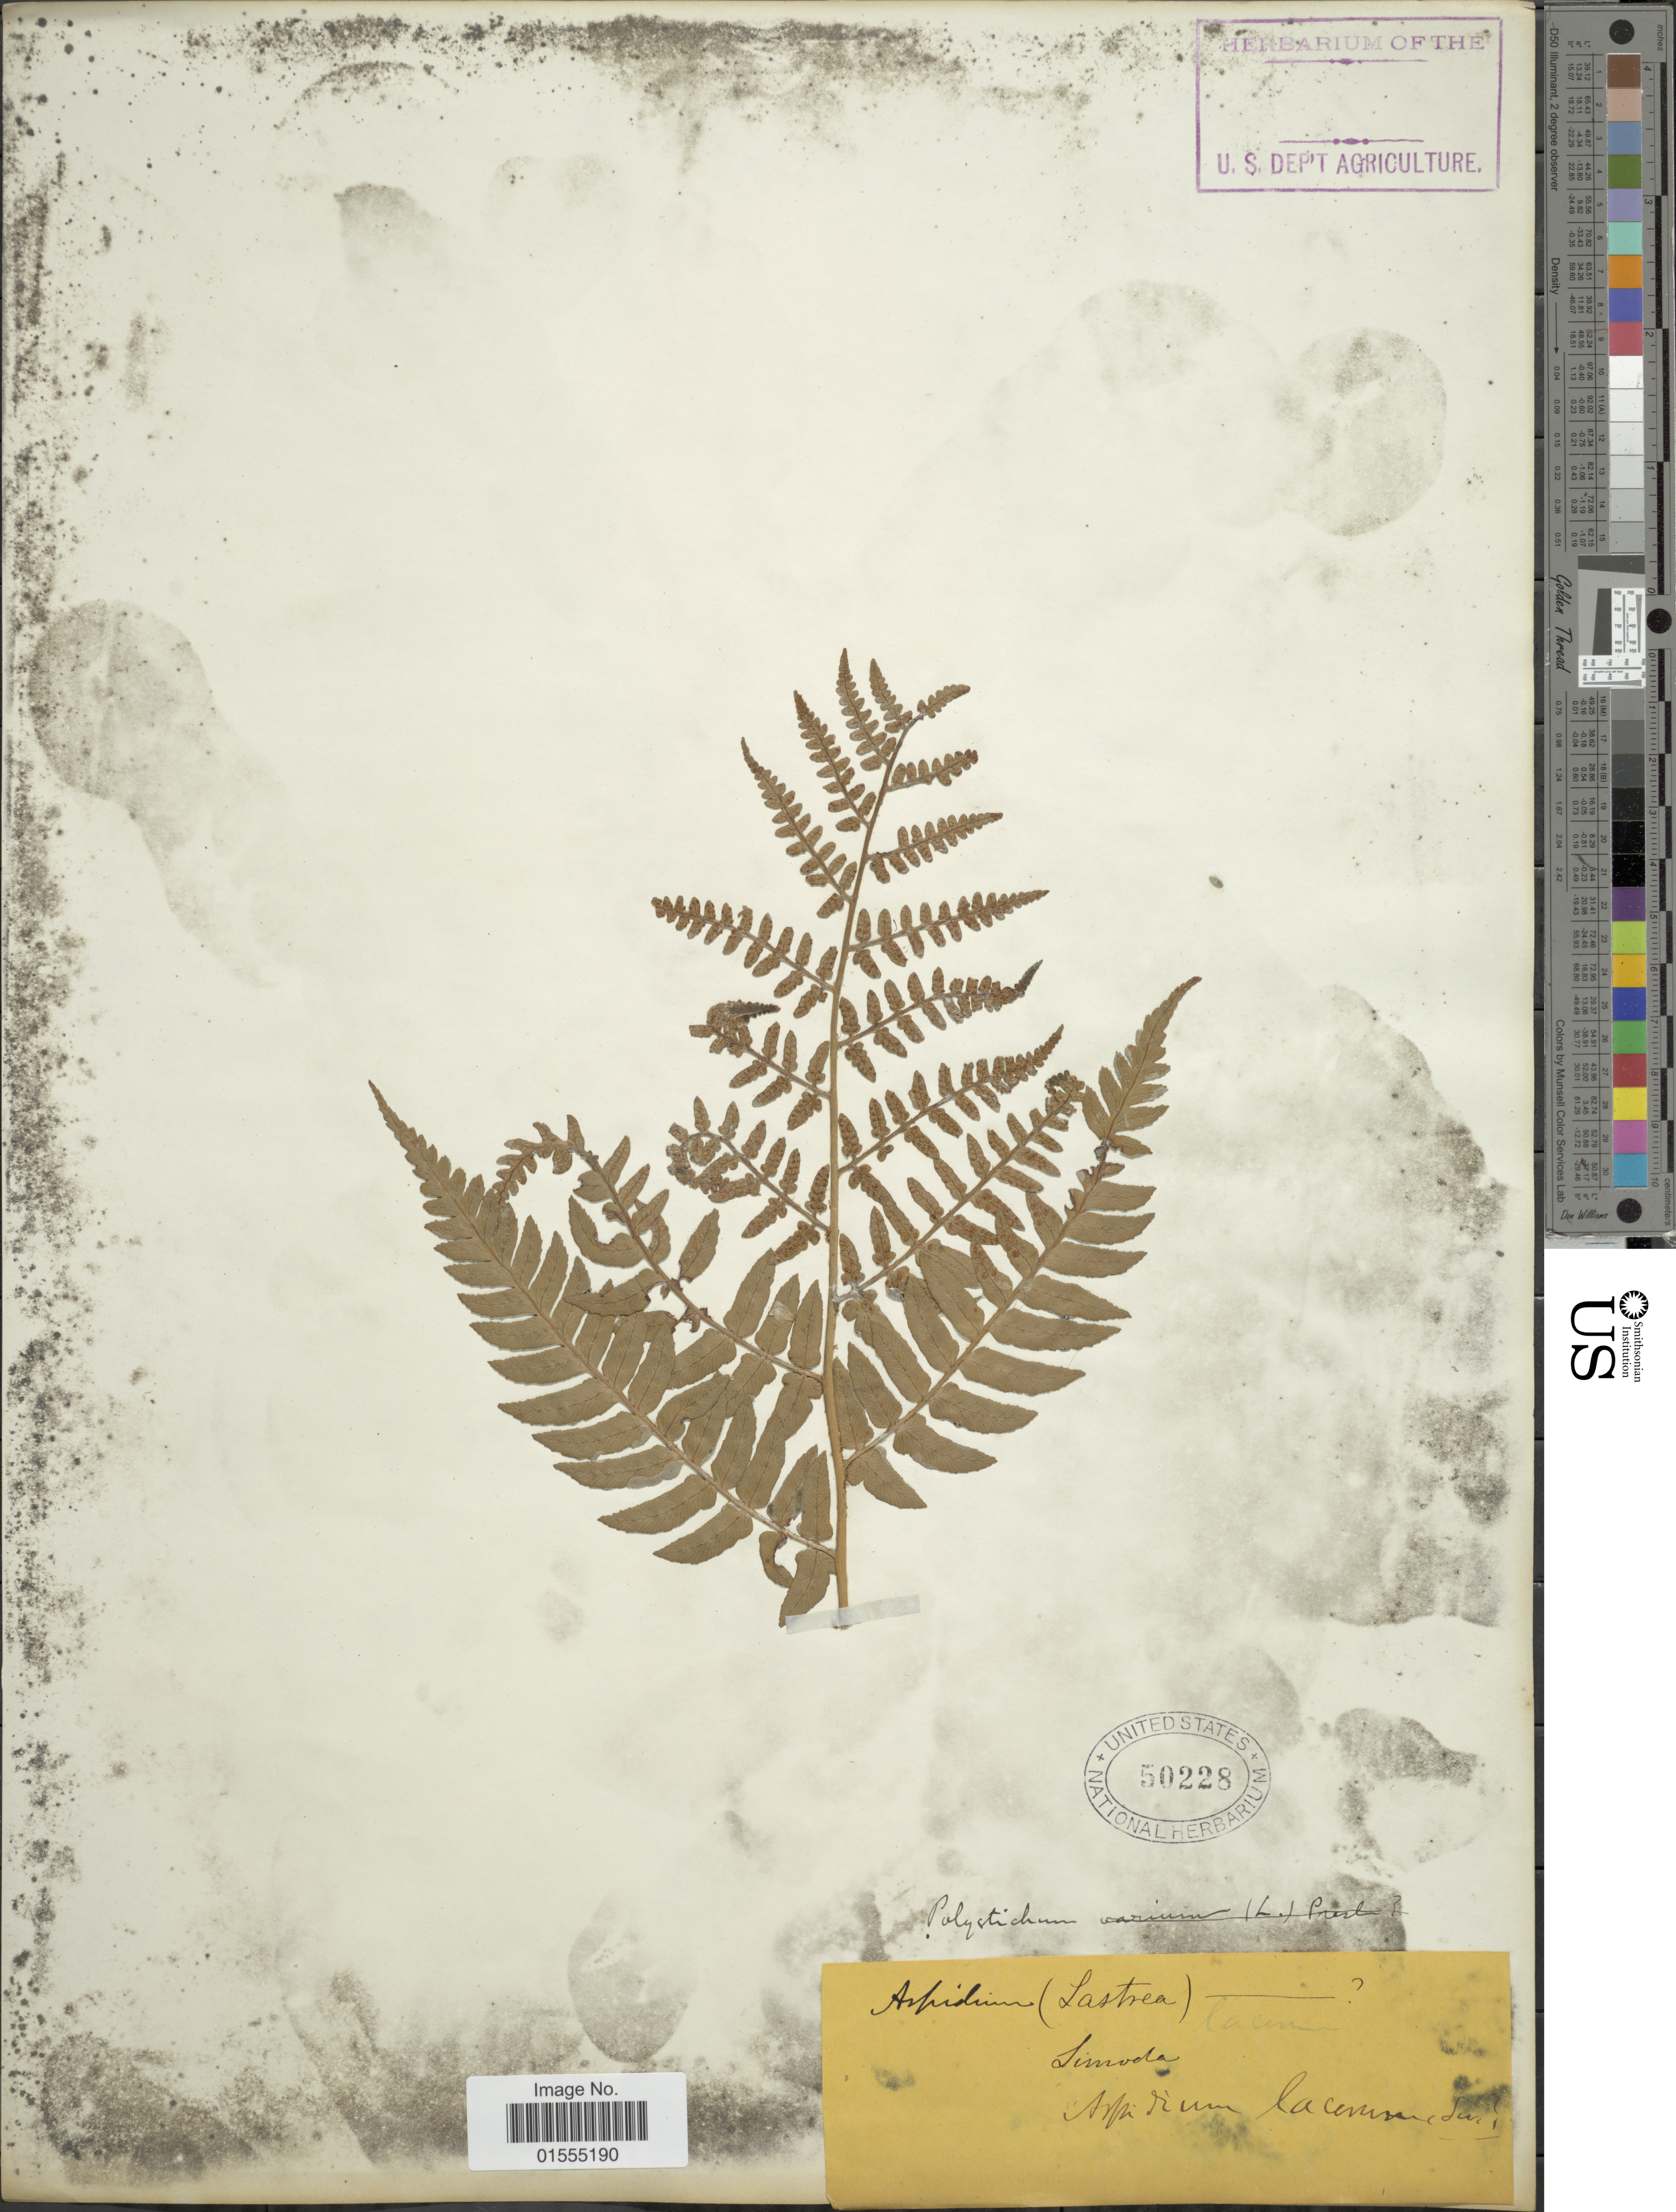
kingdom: Plantae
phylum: Tracheophyta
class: Polypodiopsida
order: Polypodiales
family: Dryopteridaceae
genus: Dryopteris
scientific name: Dryopteris varia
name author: (L.) Kuntze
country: Japan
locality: Simoda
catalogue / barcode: US 50228